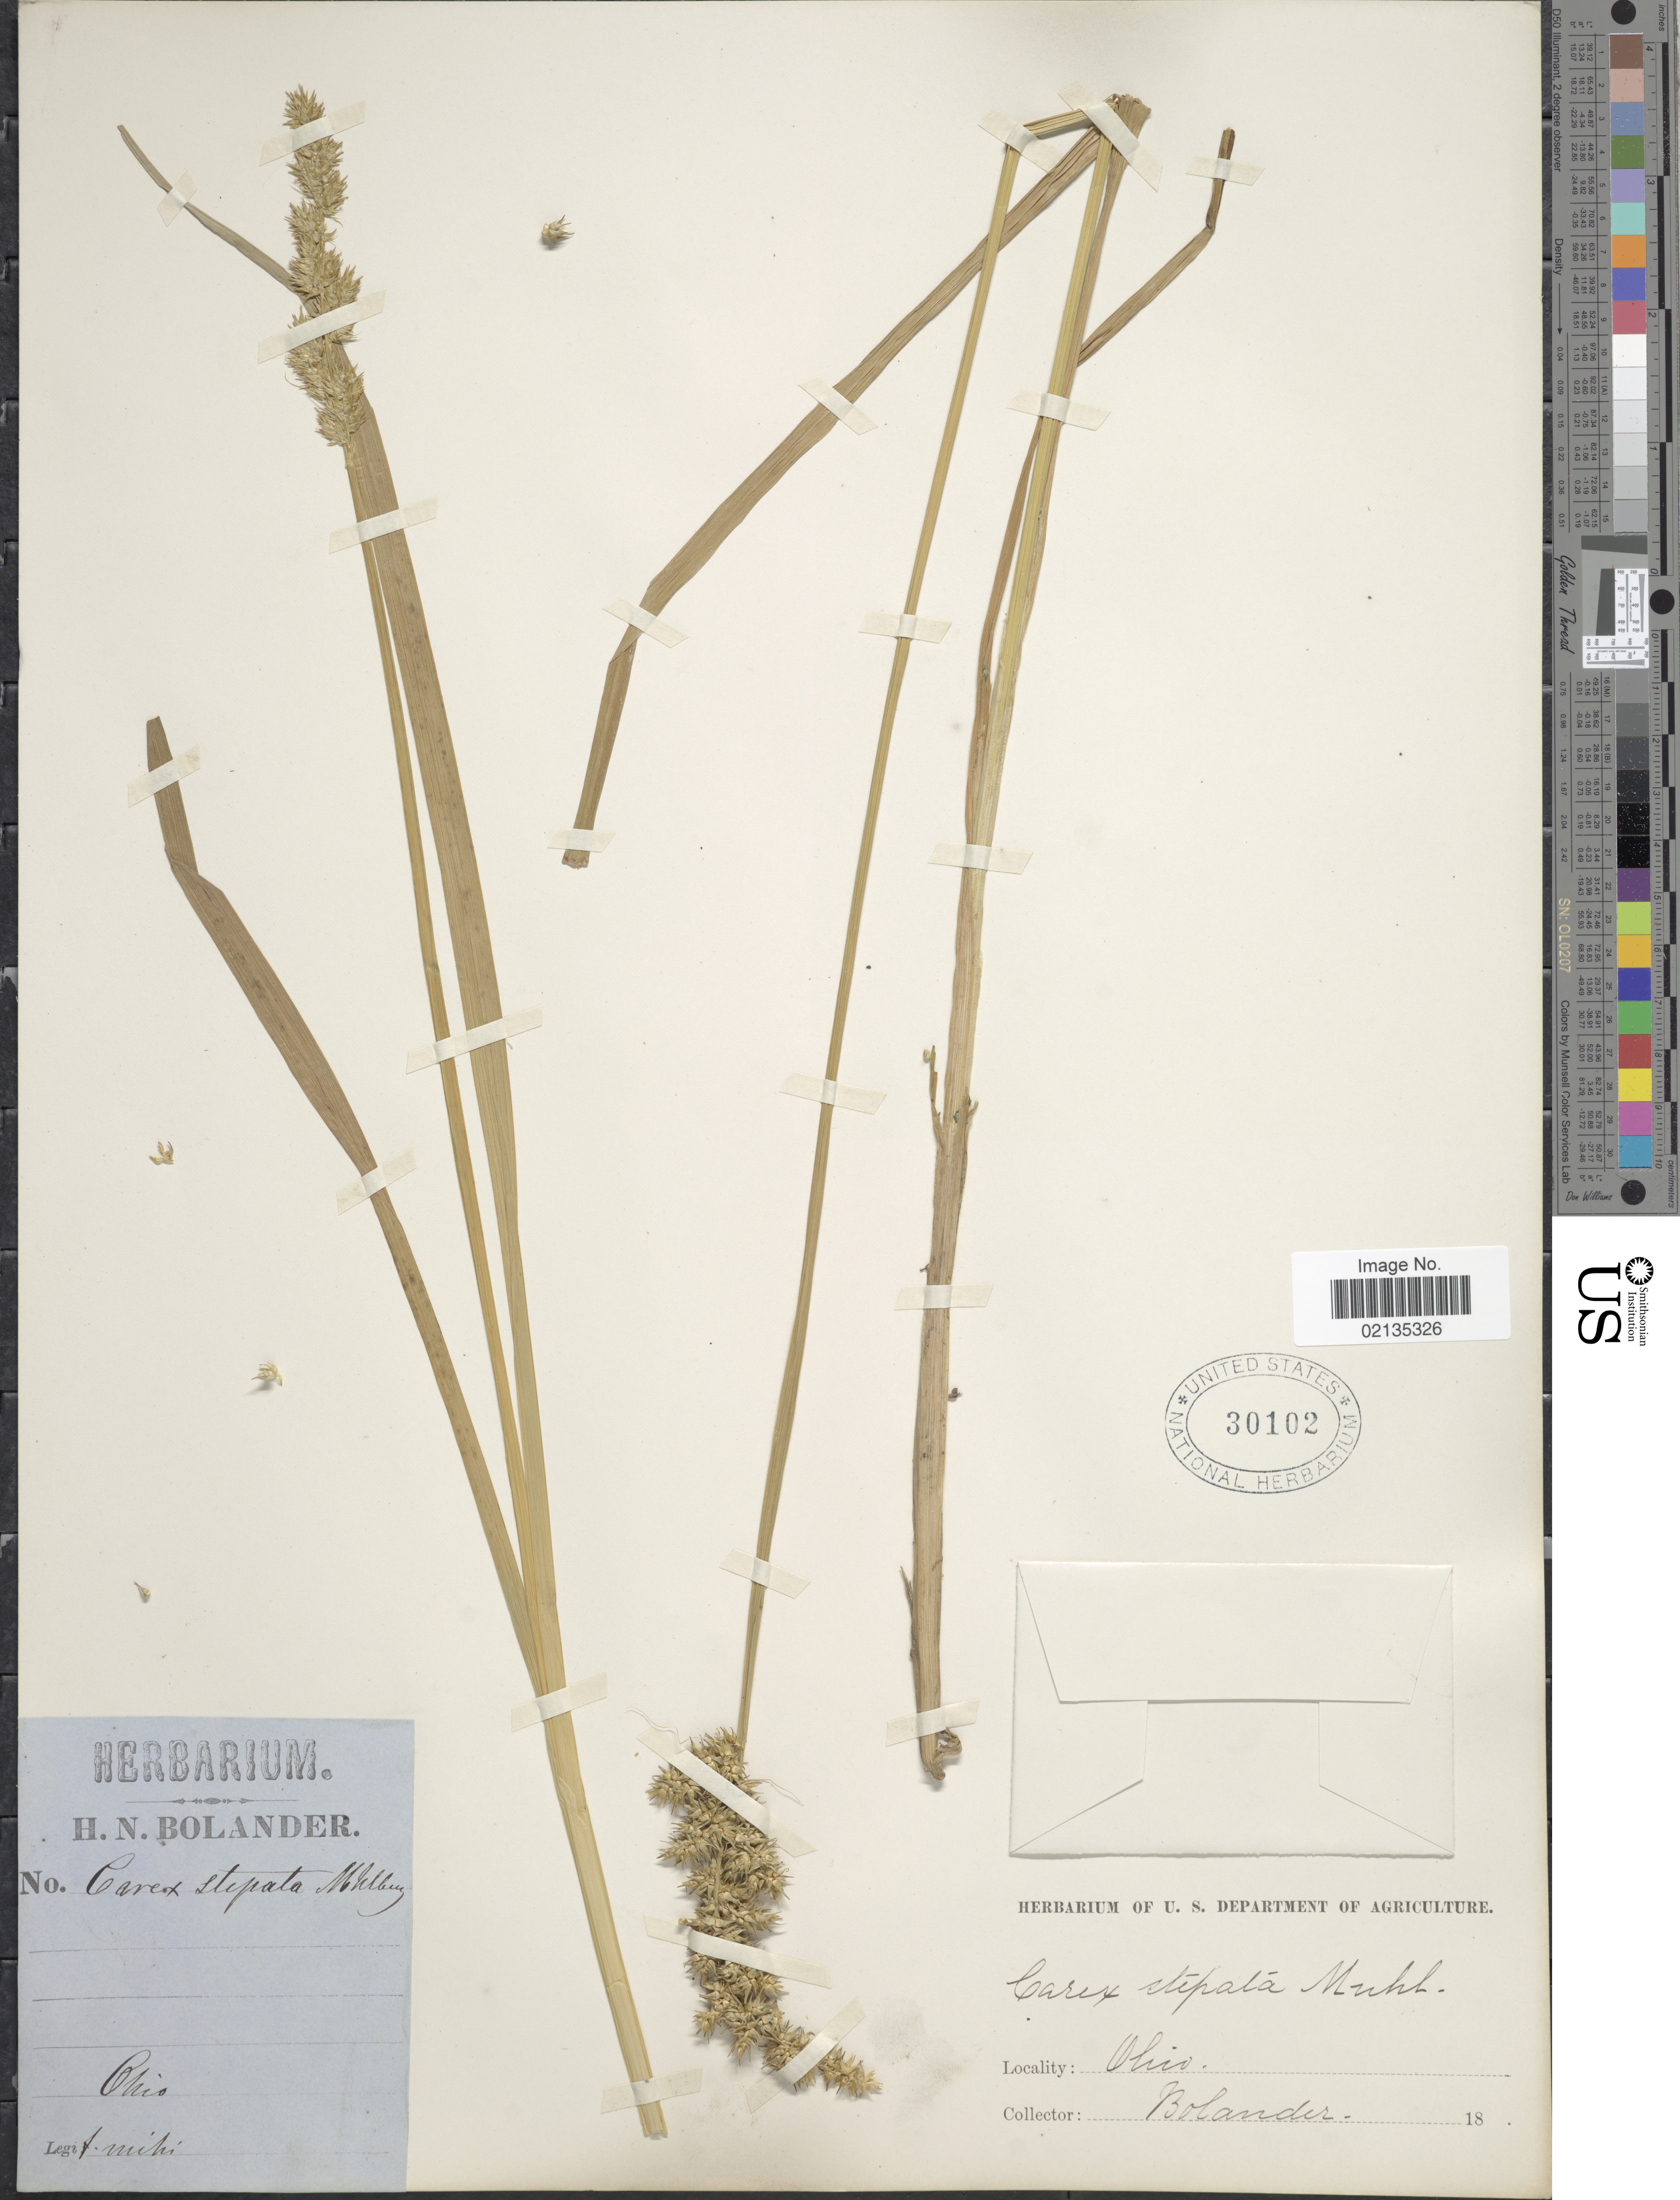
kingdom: Plantae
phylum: Tracheophyta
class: Liliopsida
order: Poales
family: Cyperaceae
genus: Carex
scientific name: Carex stipata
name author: Muhl. ex Willd.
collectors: H. Bolander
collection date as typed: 18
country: United States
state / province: Ohio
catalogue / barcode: US 30102